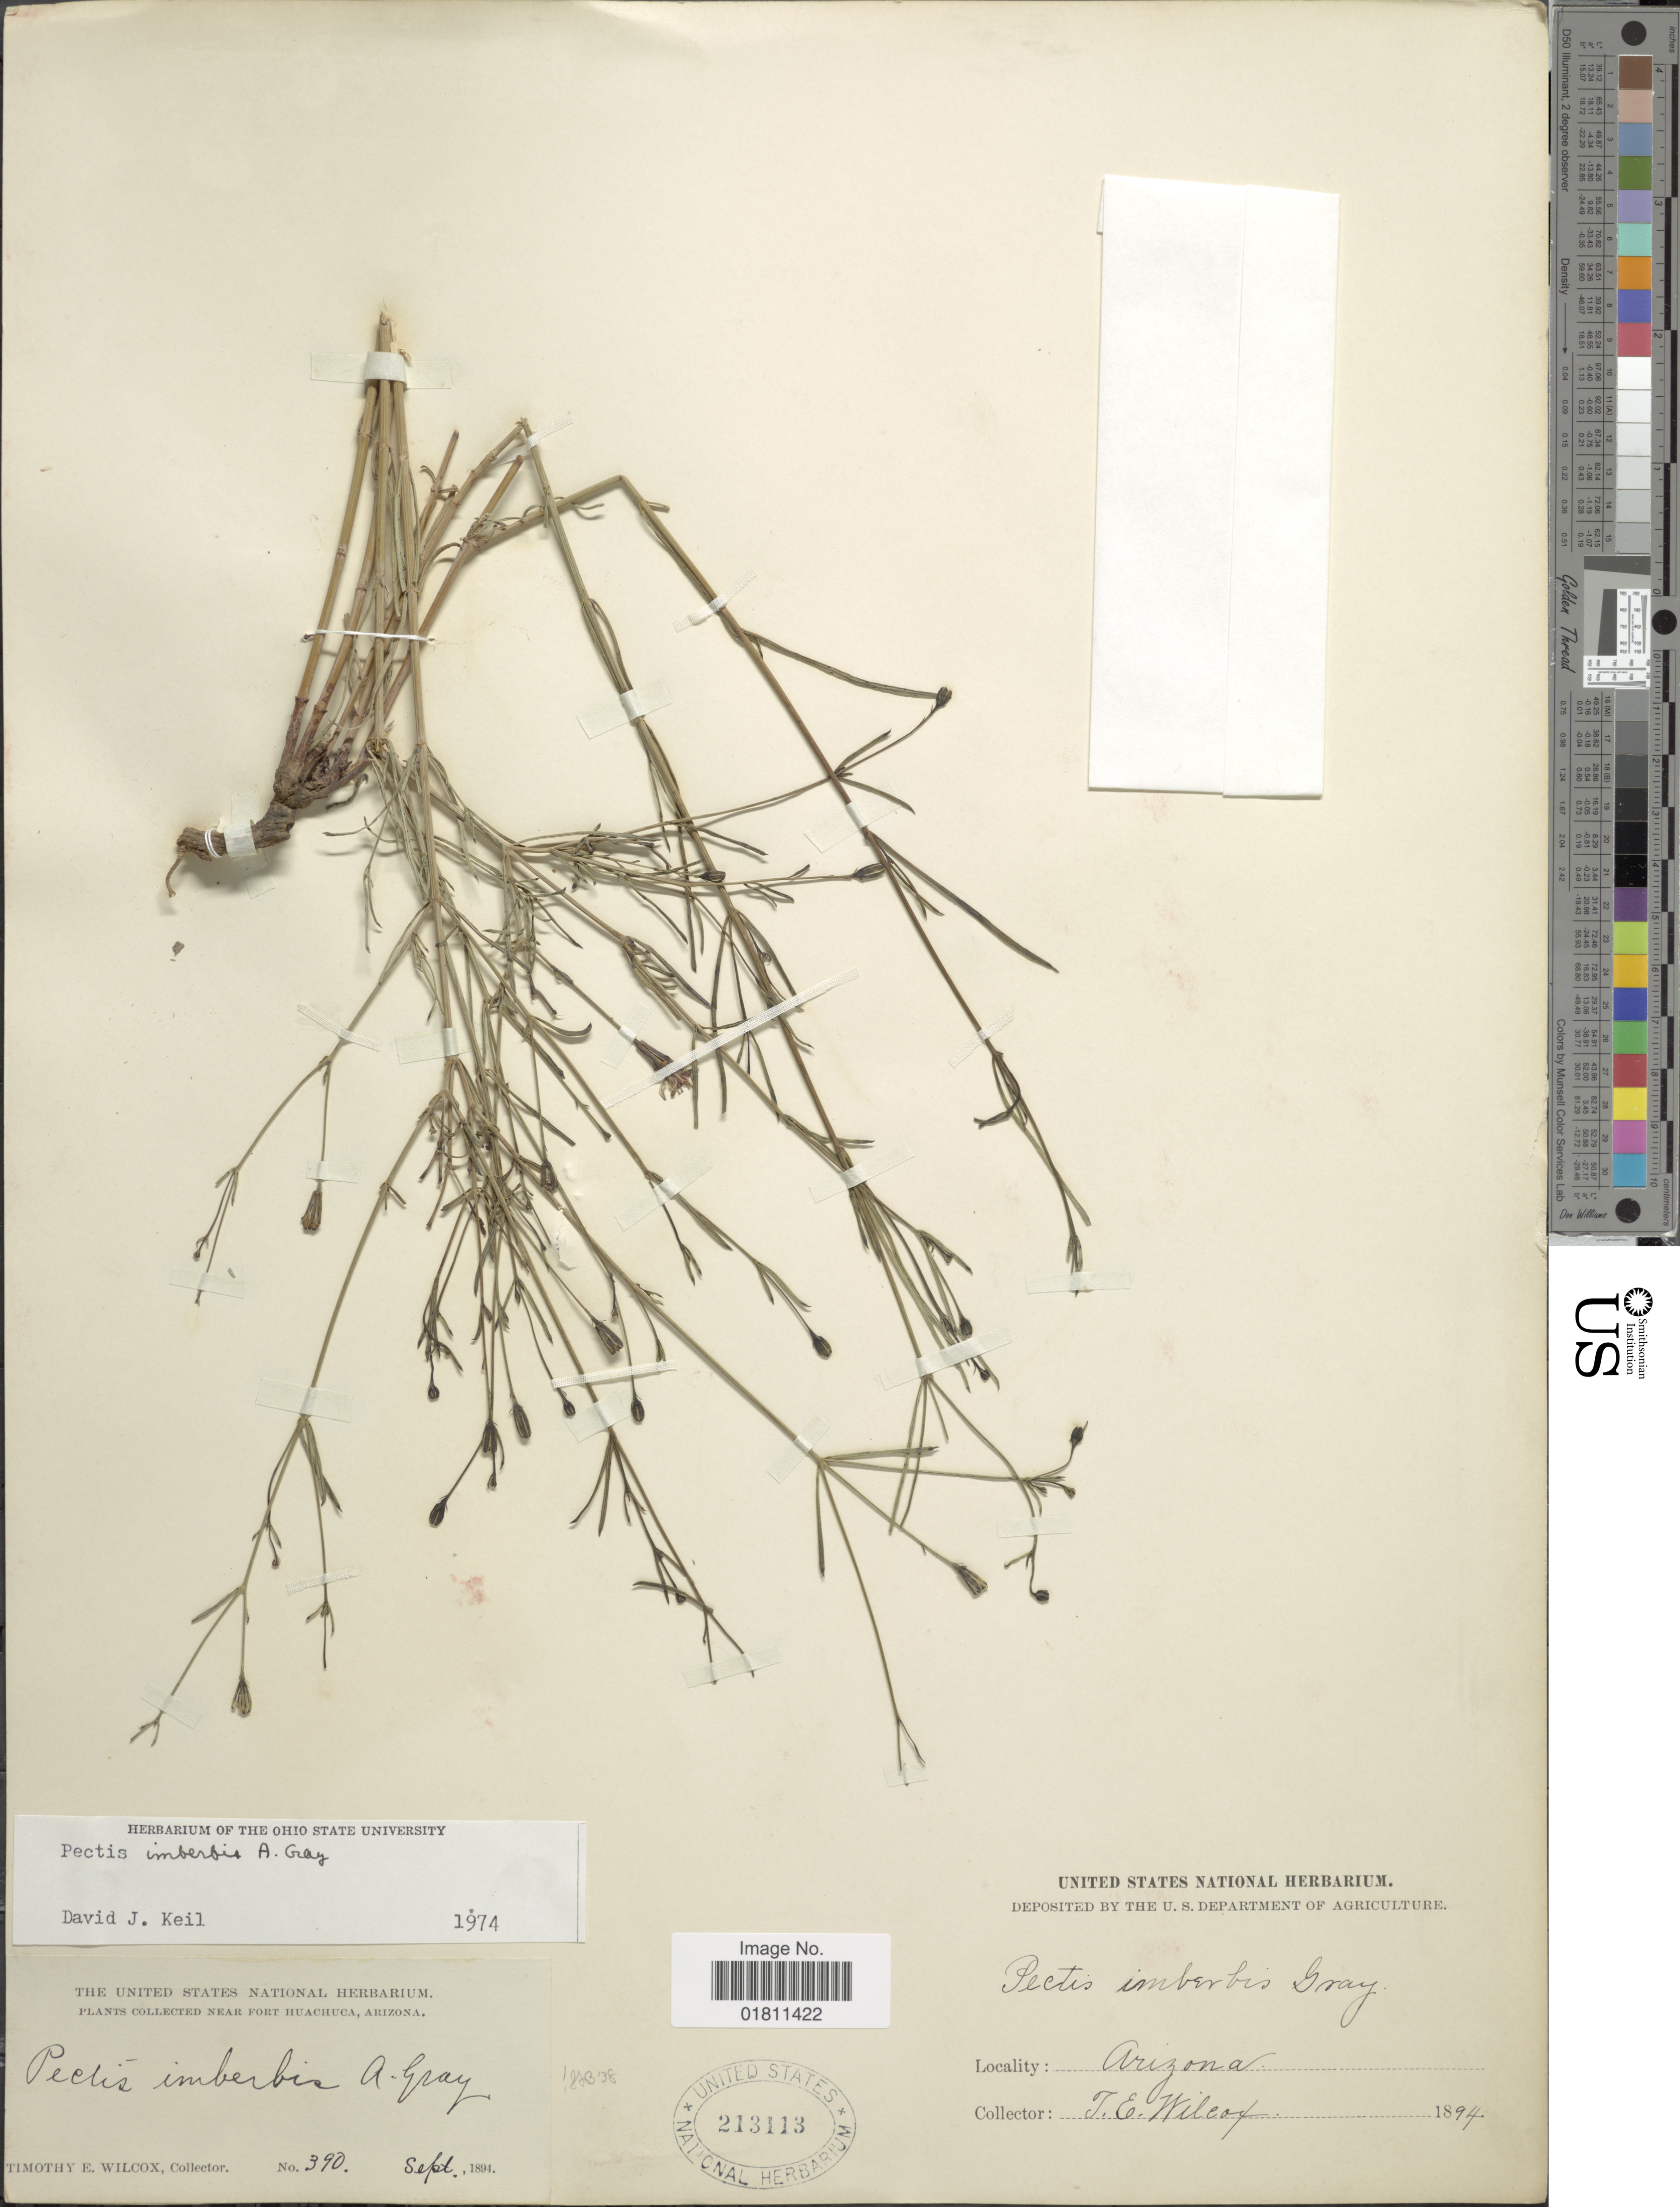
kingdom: Plantae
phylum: Tracheophyta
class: Magnoliopsida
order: Asterales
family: Asteraceae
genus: Pectis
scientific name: Pectis imberbis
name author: A. Gray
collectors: T. E. Wilcox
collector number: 390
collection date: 1891-09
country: United States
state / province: Arizona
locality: Arizona. near Fort Huahuca, Arizona.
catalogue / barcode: US 213113